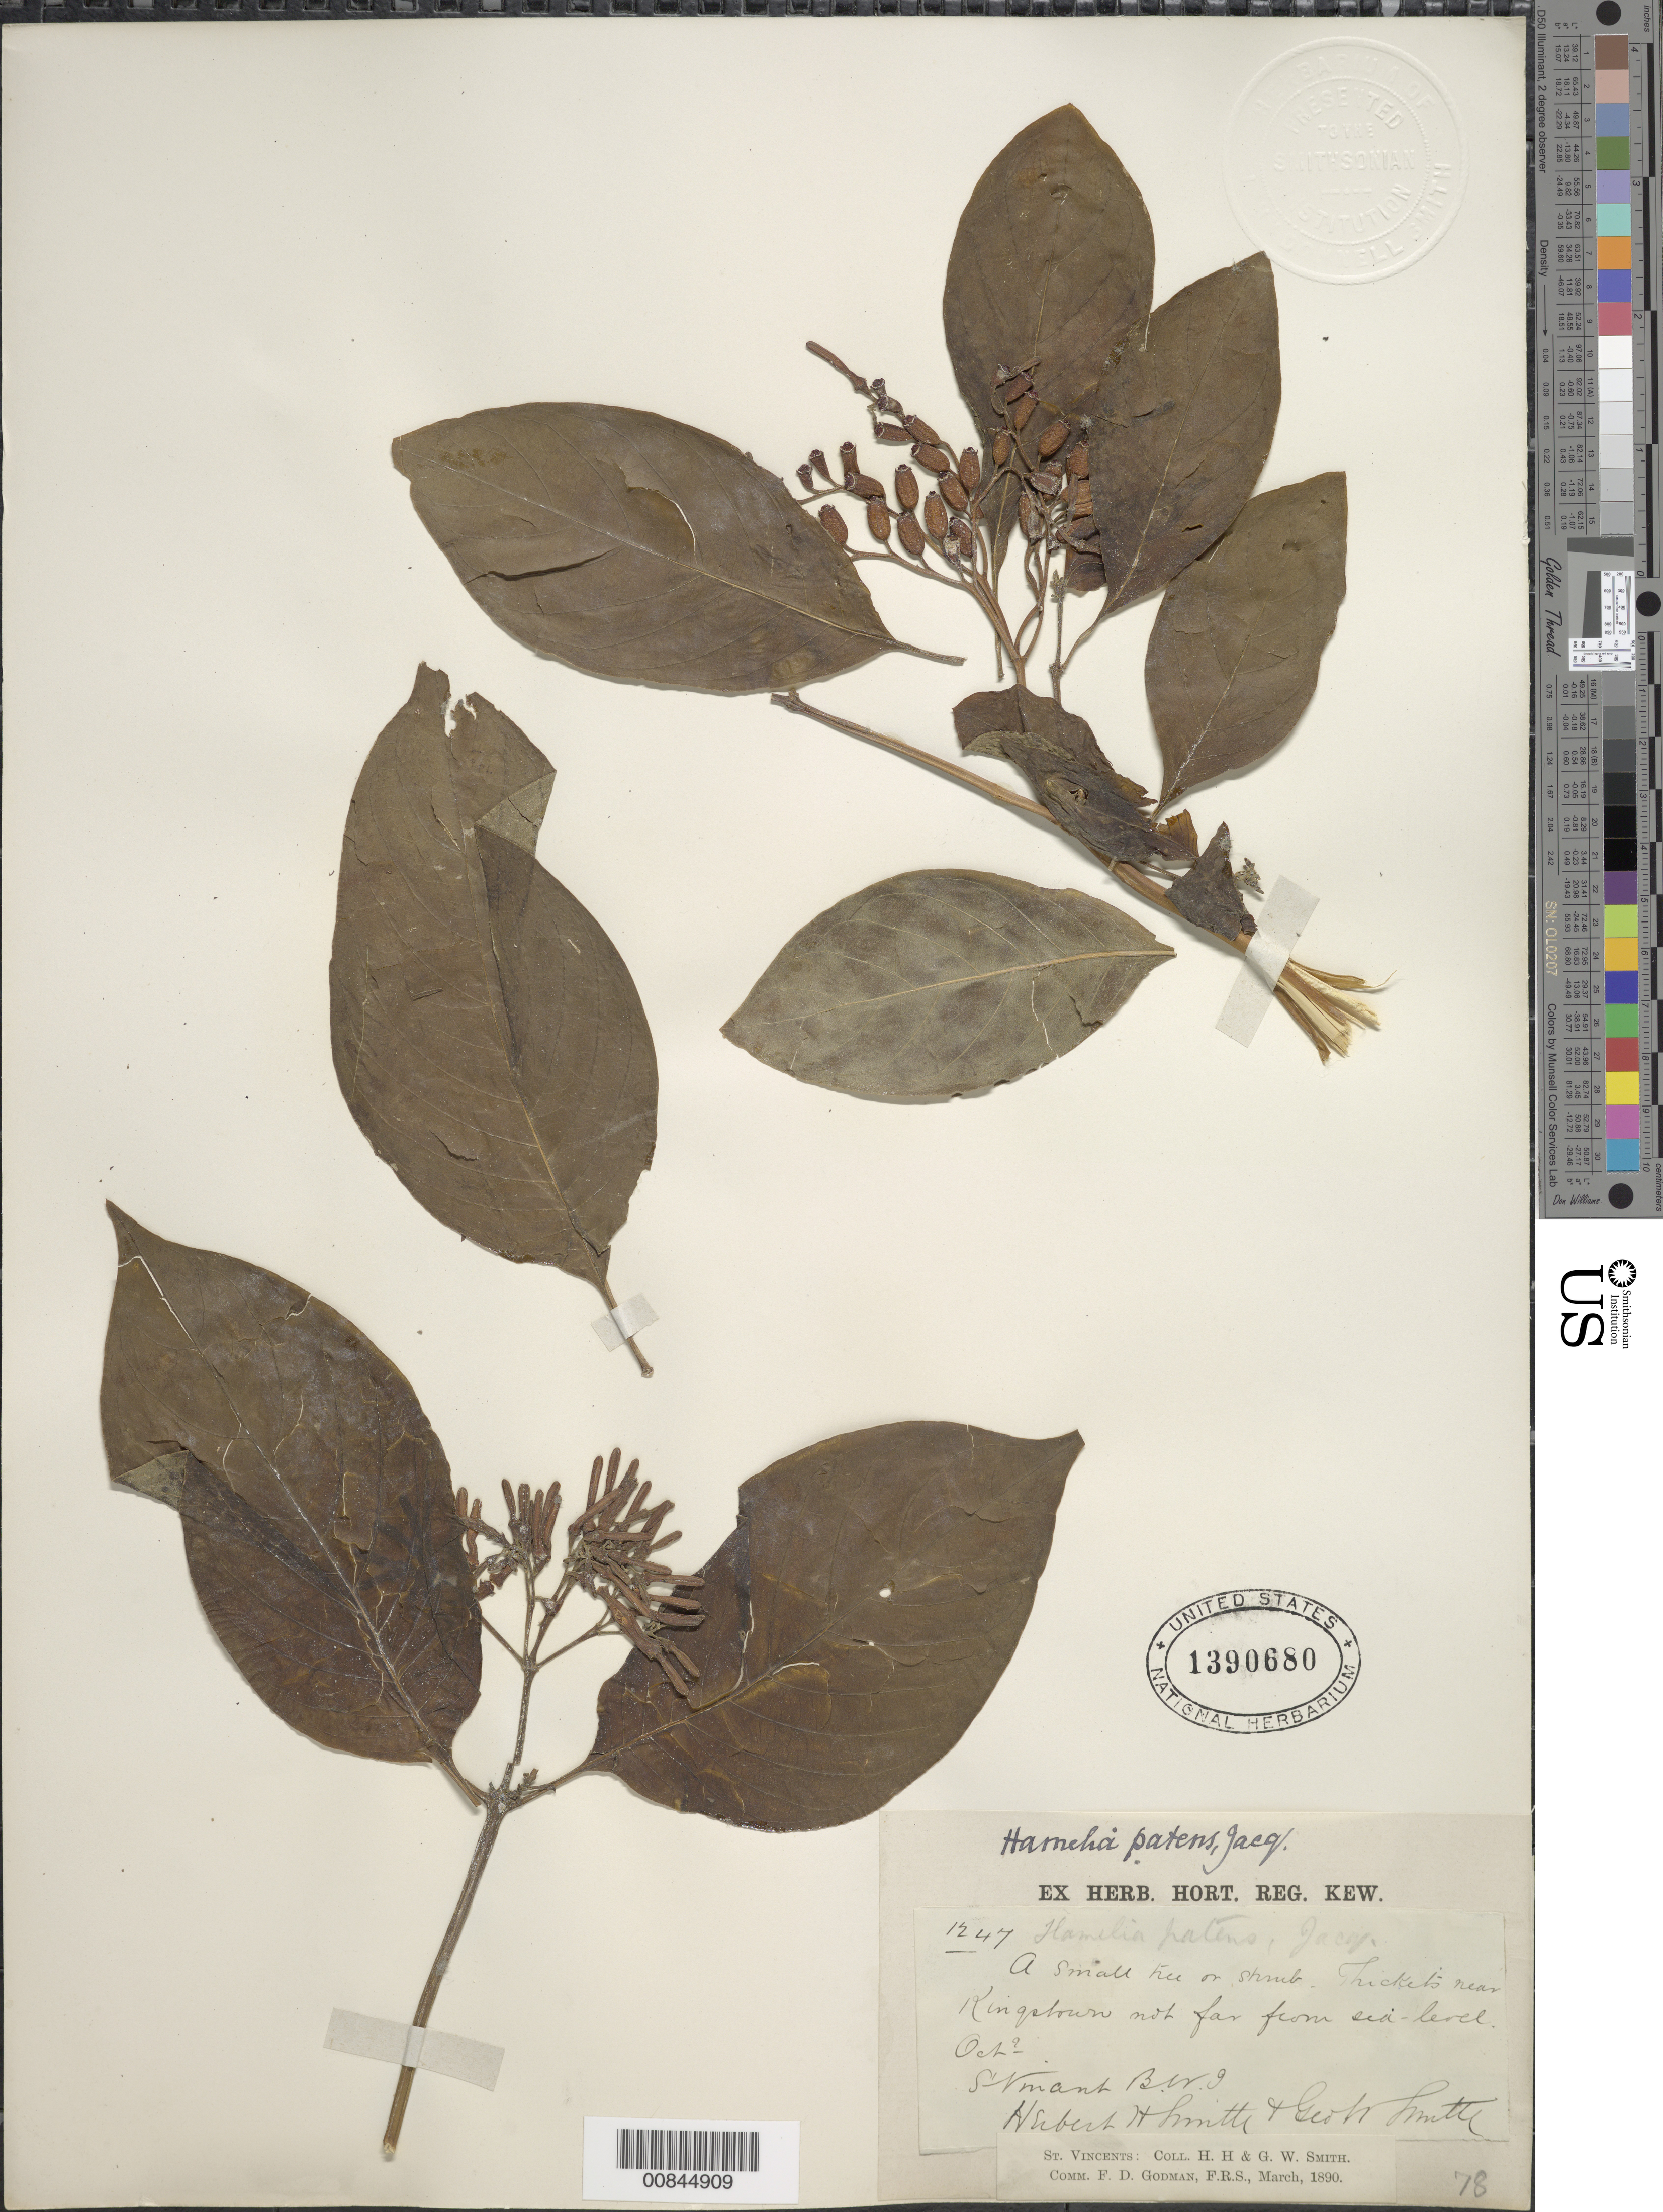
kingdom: Plantae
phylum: Tracheophyta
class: Magnoliopsida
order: Gentianales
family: Rubiaceae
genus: Hamelia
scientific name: Hamelia patens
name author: Jacq.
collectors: Huron H. Smith, G. Smith & F. d. C. Godman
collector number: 1247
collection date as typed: Mar 1890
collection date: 1890-03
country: St. Vincent - Grenadines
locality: Near Kingstown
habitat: Thickets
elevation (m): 0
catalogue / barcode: US 1390680